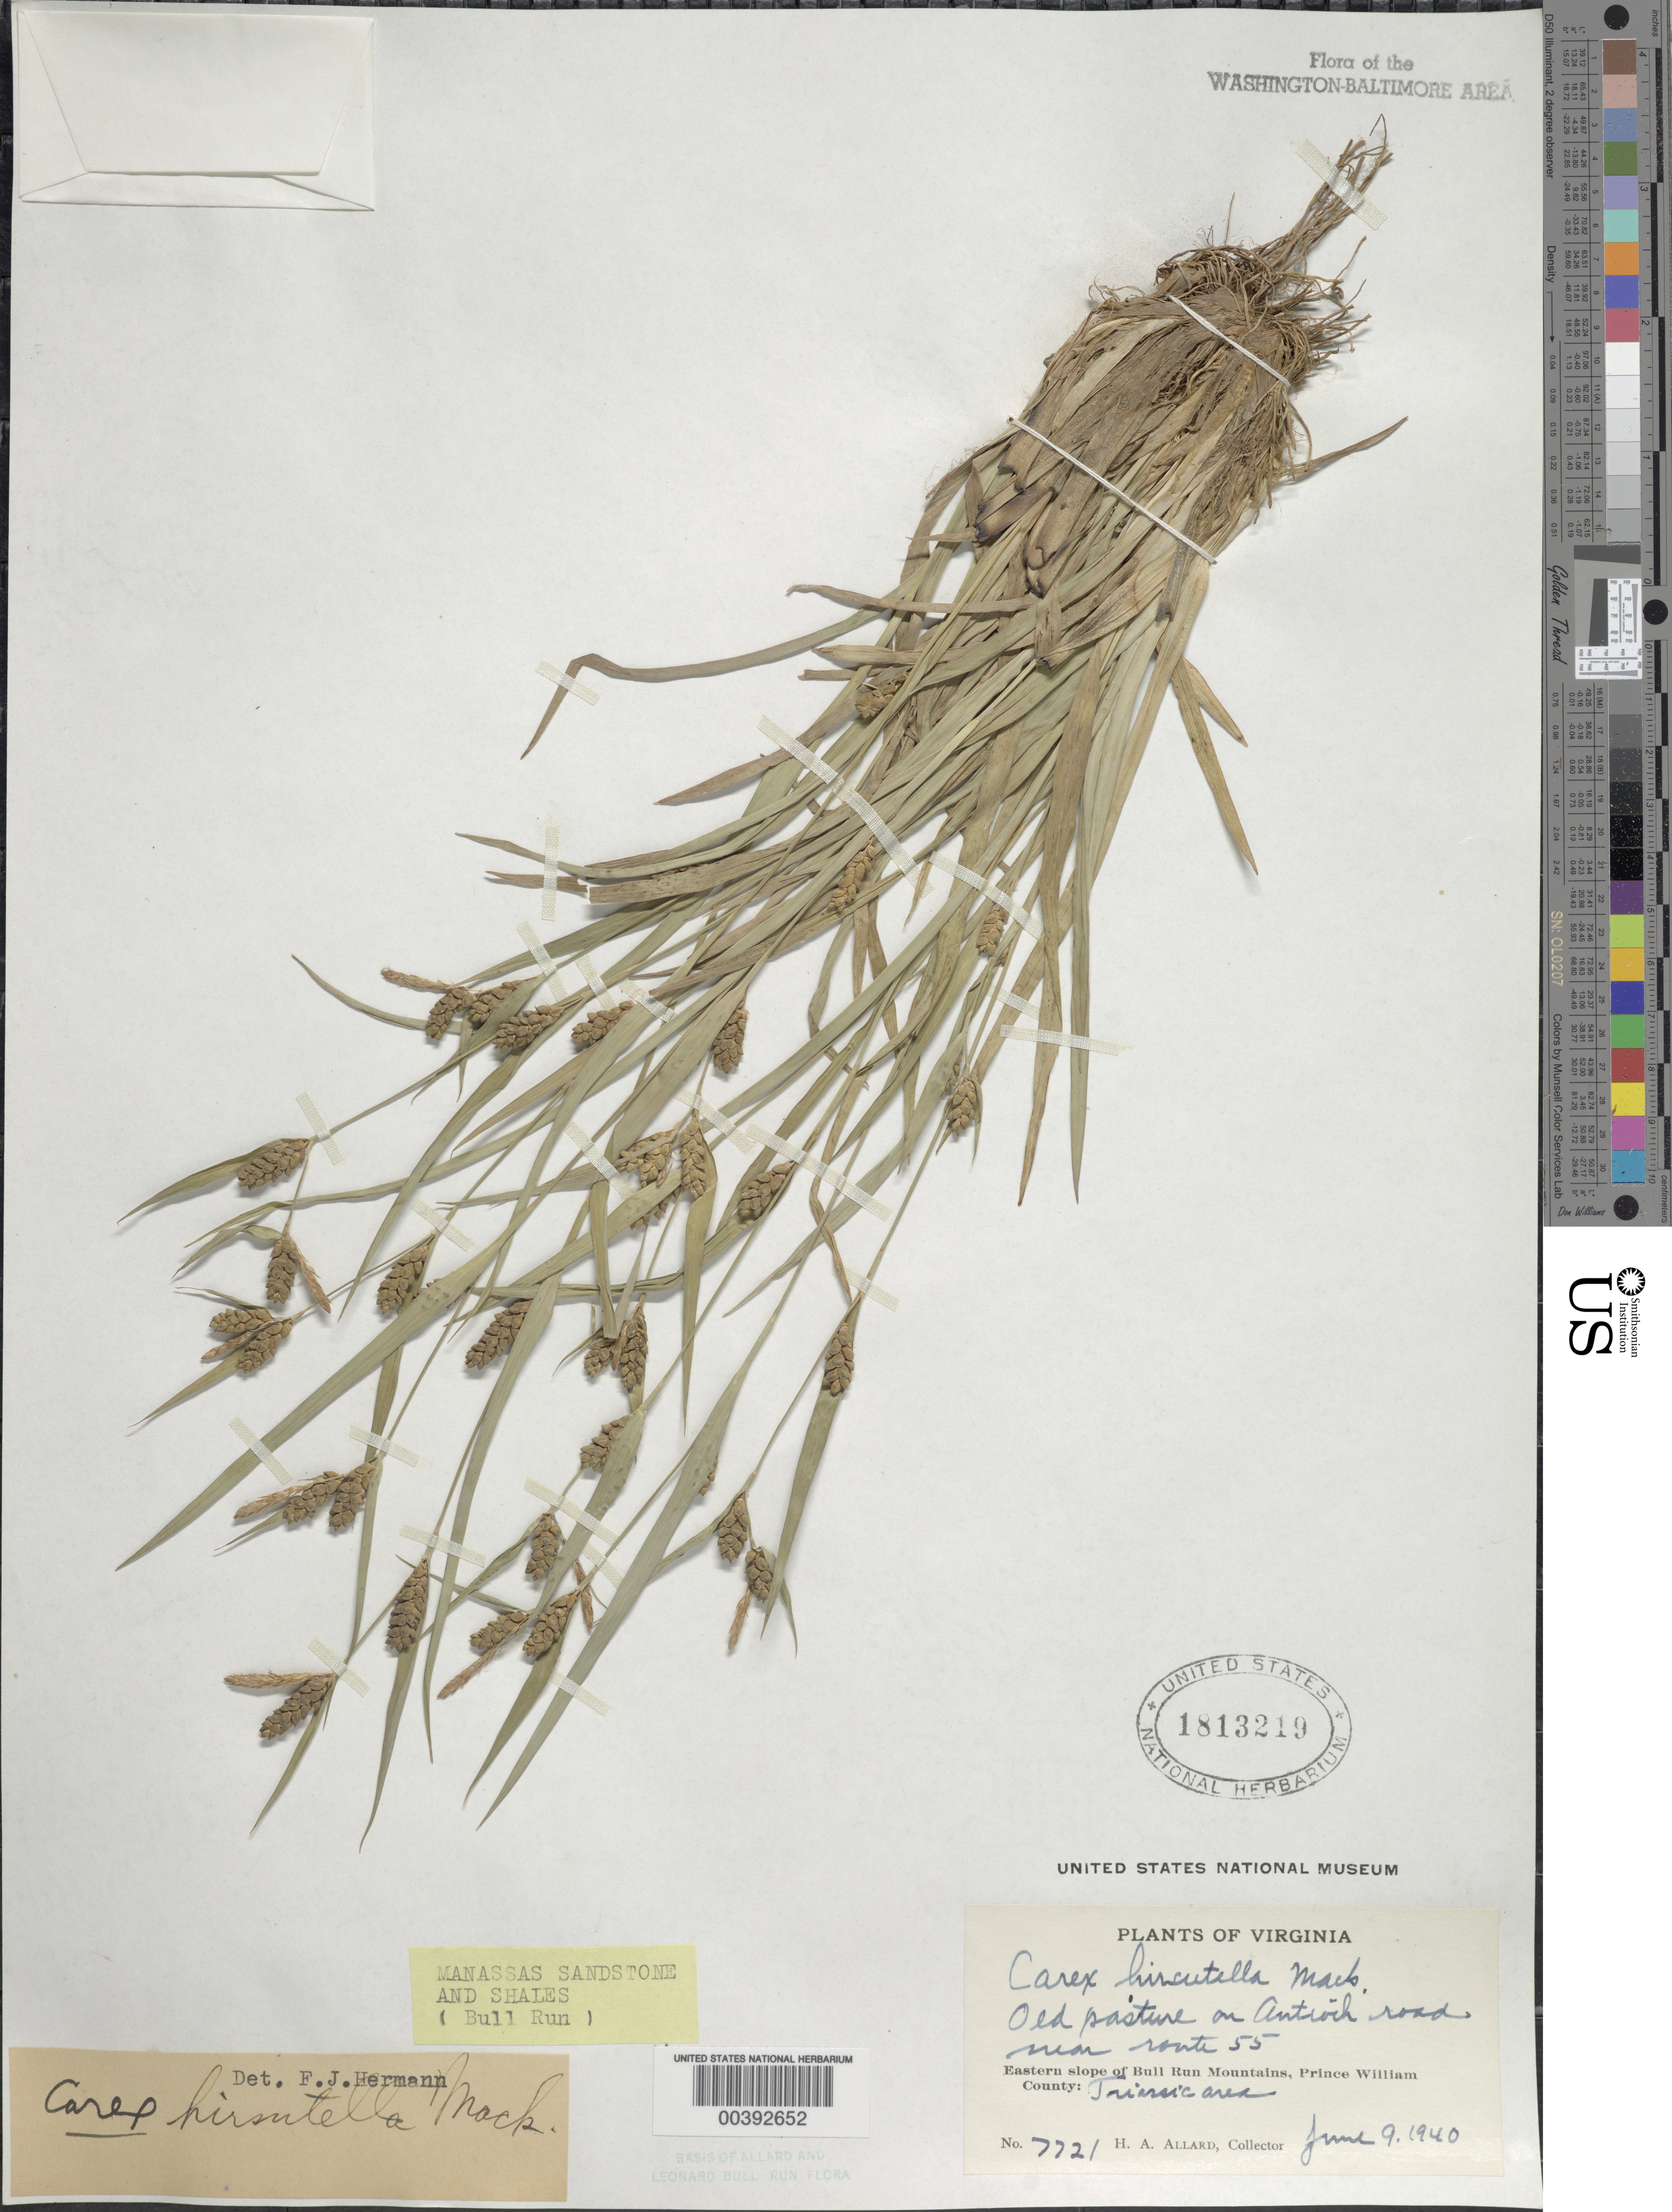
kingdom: Plantae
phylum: Tracheophyta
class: Liliopsida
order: Poales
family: Cyperaceae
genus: Carex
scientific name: Carex hirsutella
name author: Mack.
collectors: H. A. Allard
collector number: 7721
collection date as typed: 09 Jun 1940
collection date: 1940-06-09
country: United States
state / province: Virginia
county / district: Prince William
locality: Antioch Road near Route 55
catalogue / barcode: US 1813219